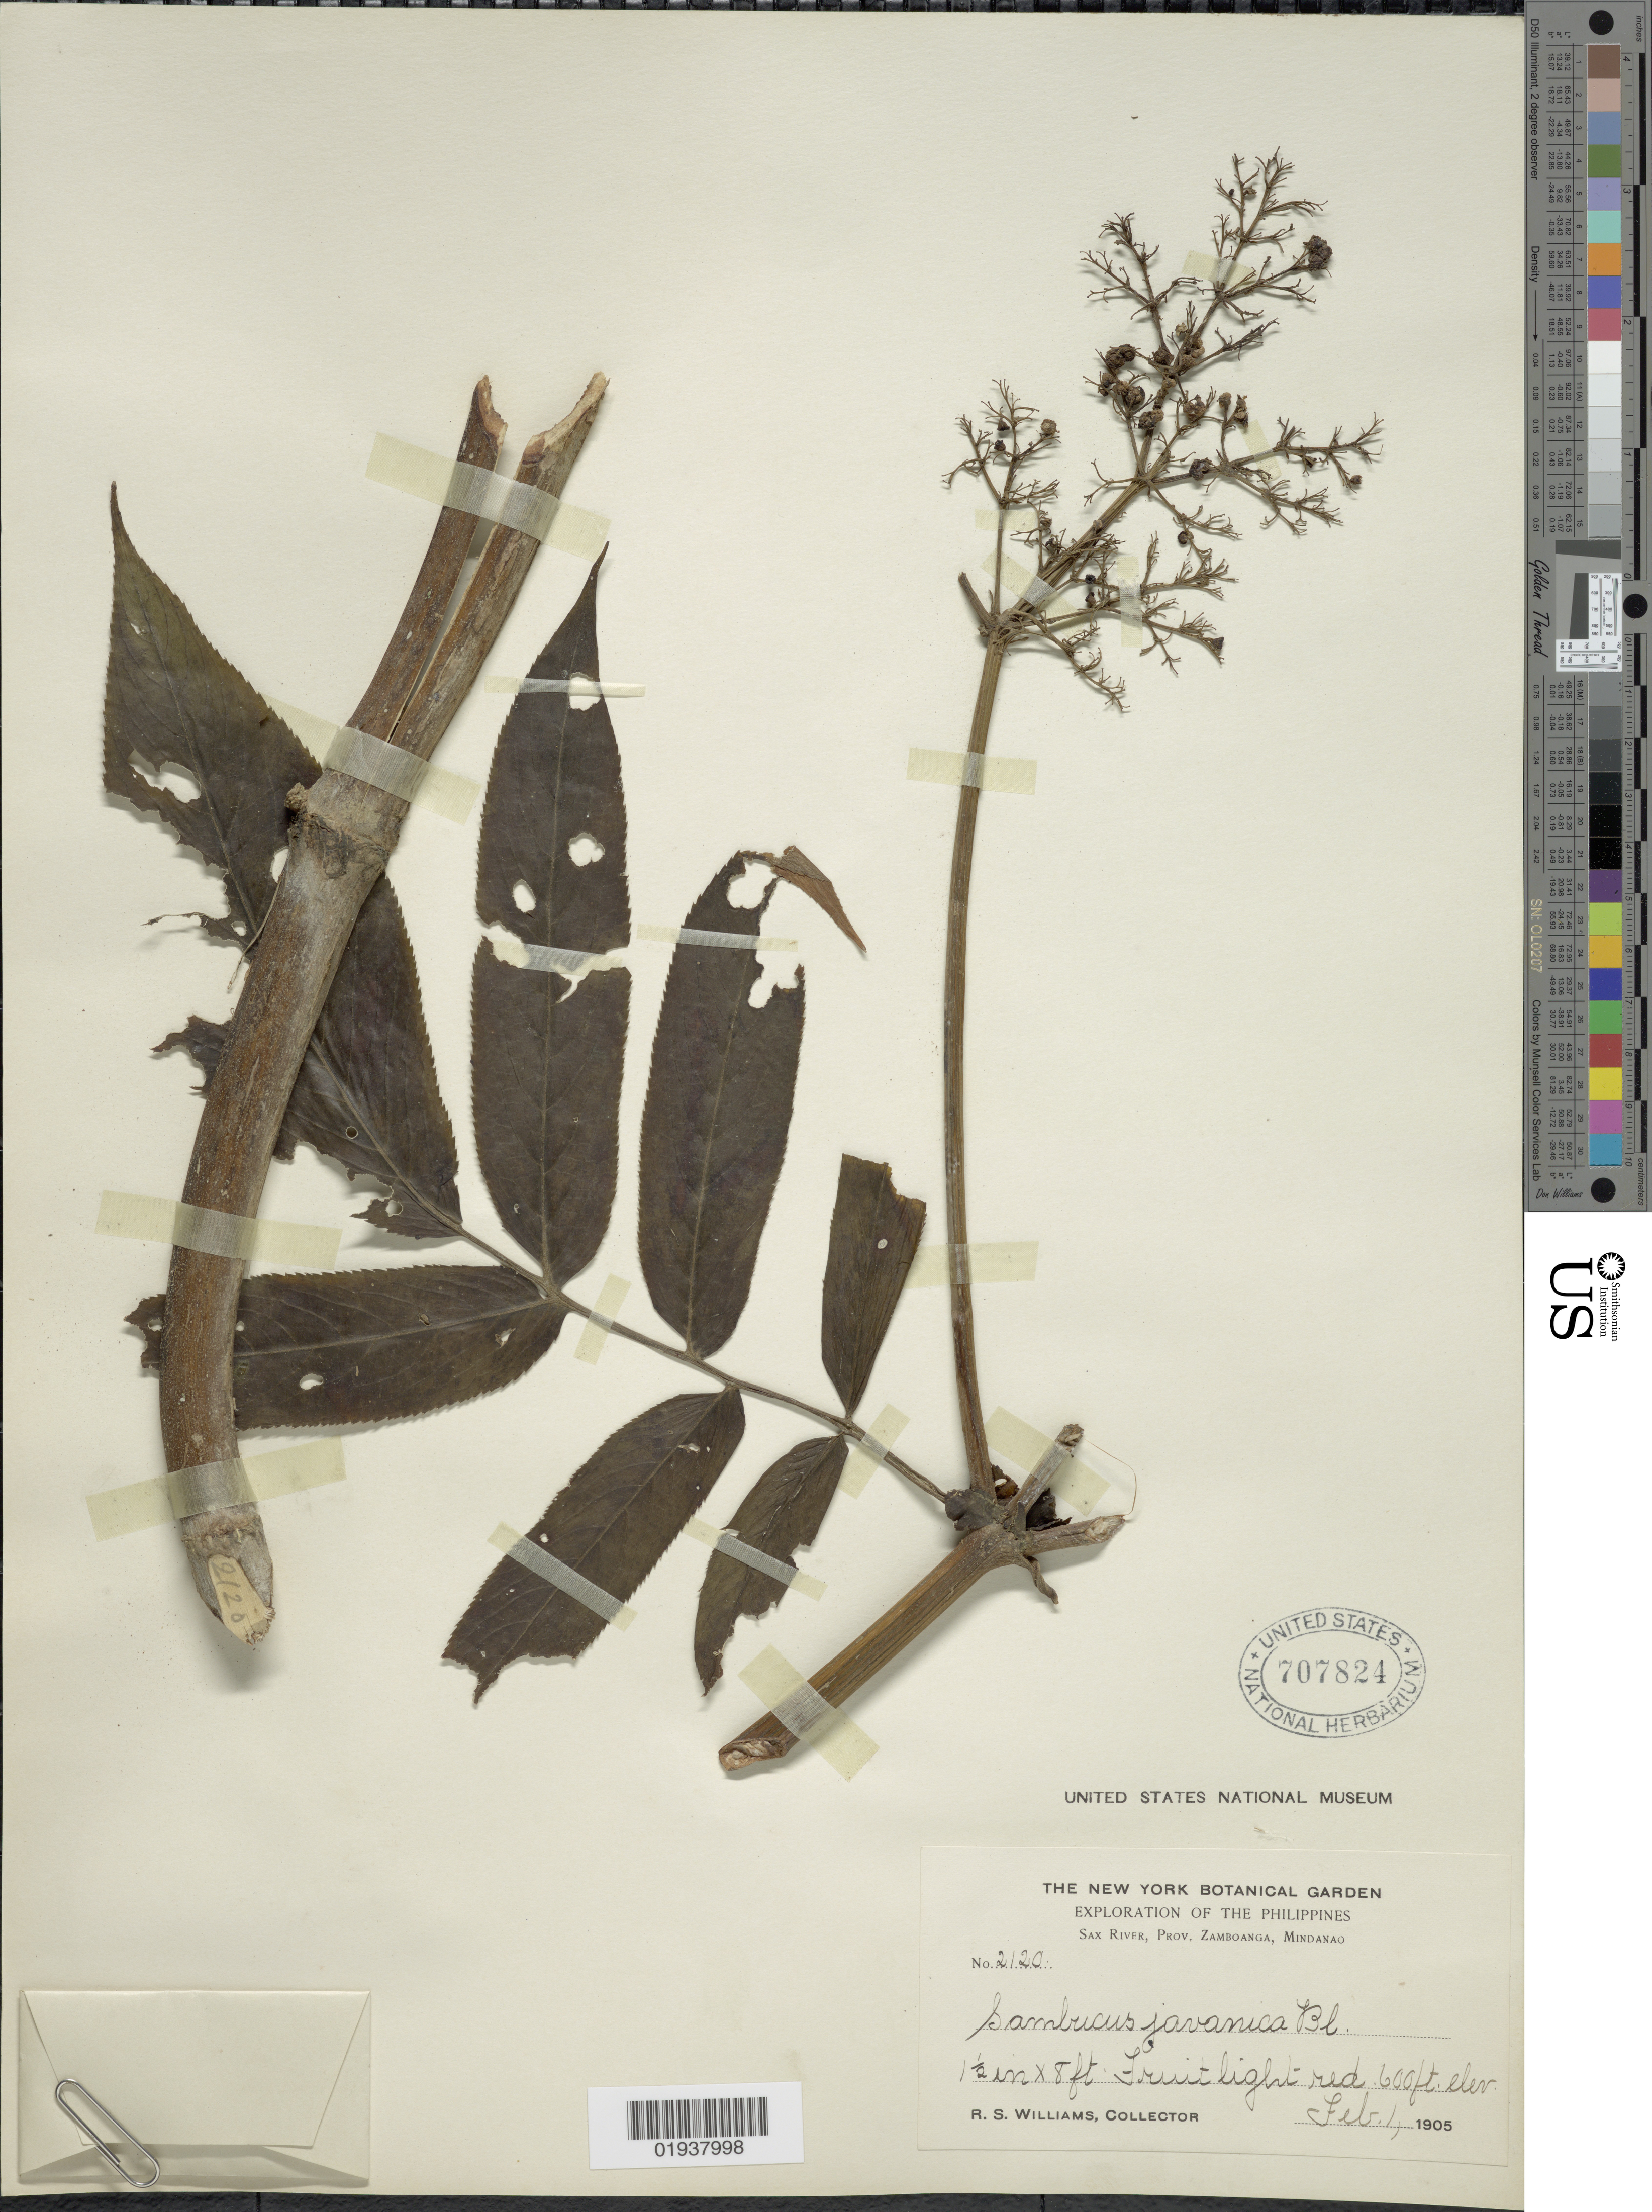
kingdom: Plantae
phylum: Tracheophyta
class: Magnoliopsida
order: Dipsacales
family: Viburnaceae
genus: Sambucus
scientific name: Sambucus javanica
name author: Blume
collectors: R. S. Williams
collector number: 2120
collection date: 1905-02-01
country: Philippines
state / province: Zamboanga Peninsula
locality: Sax River, Prov. Zamboanga, Mindanao.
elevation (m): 183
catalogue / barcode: US 707824